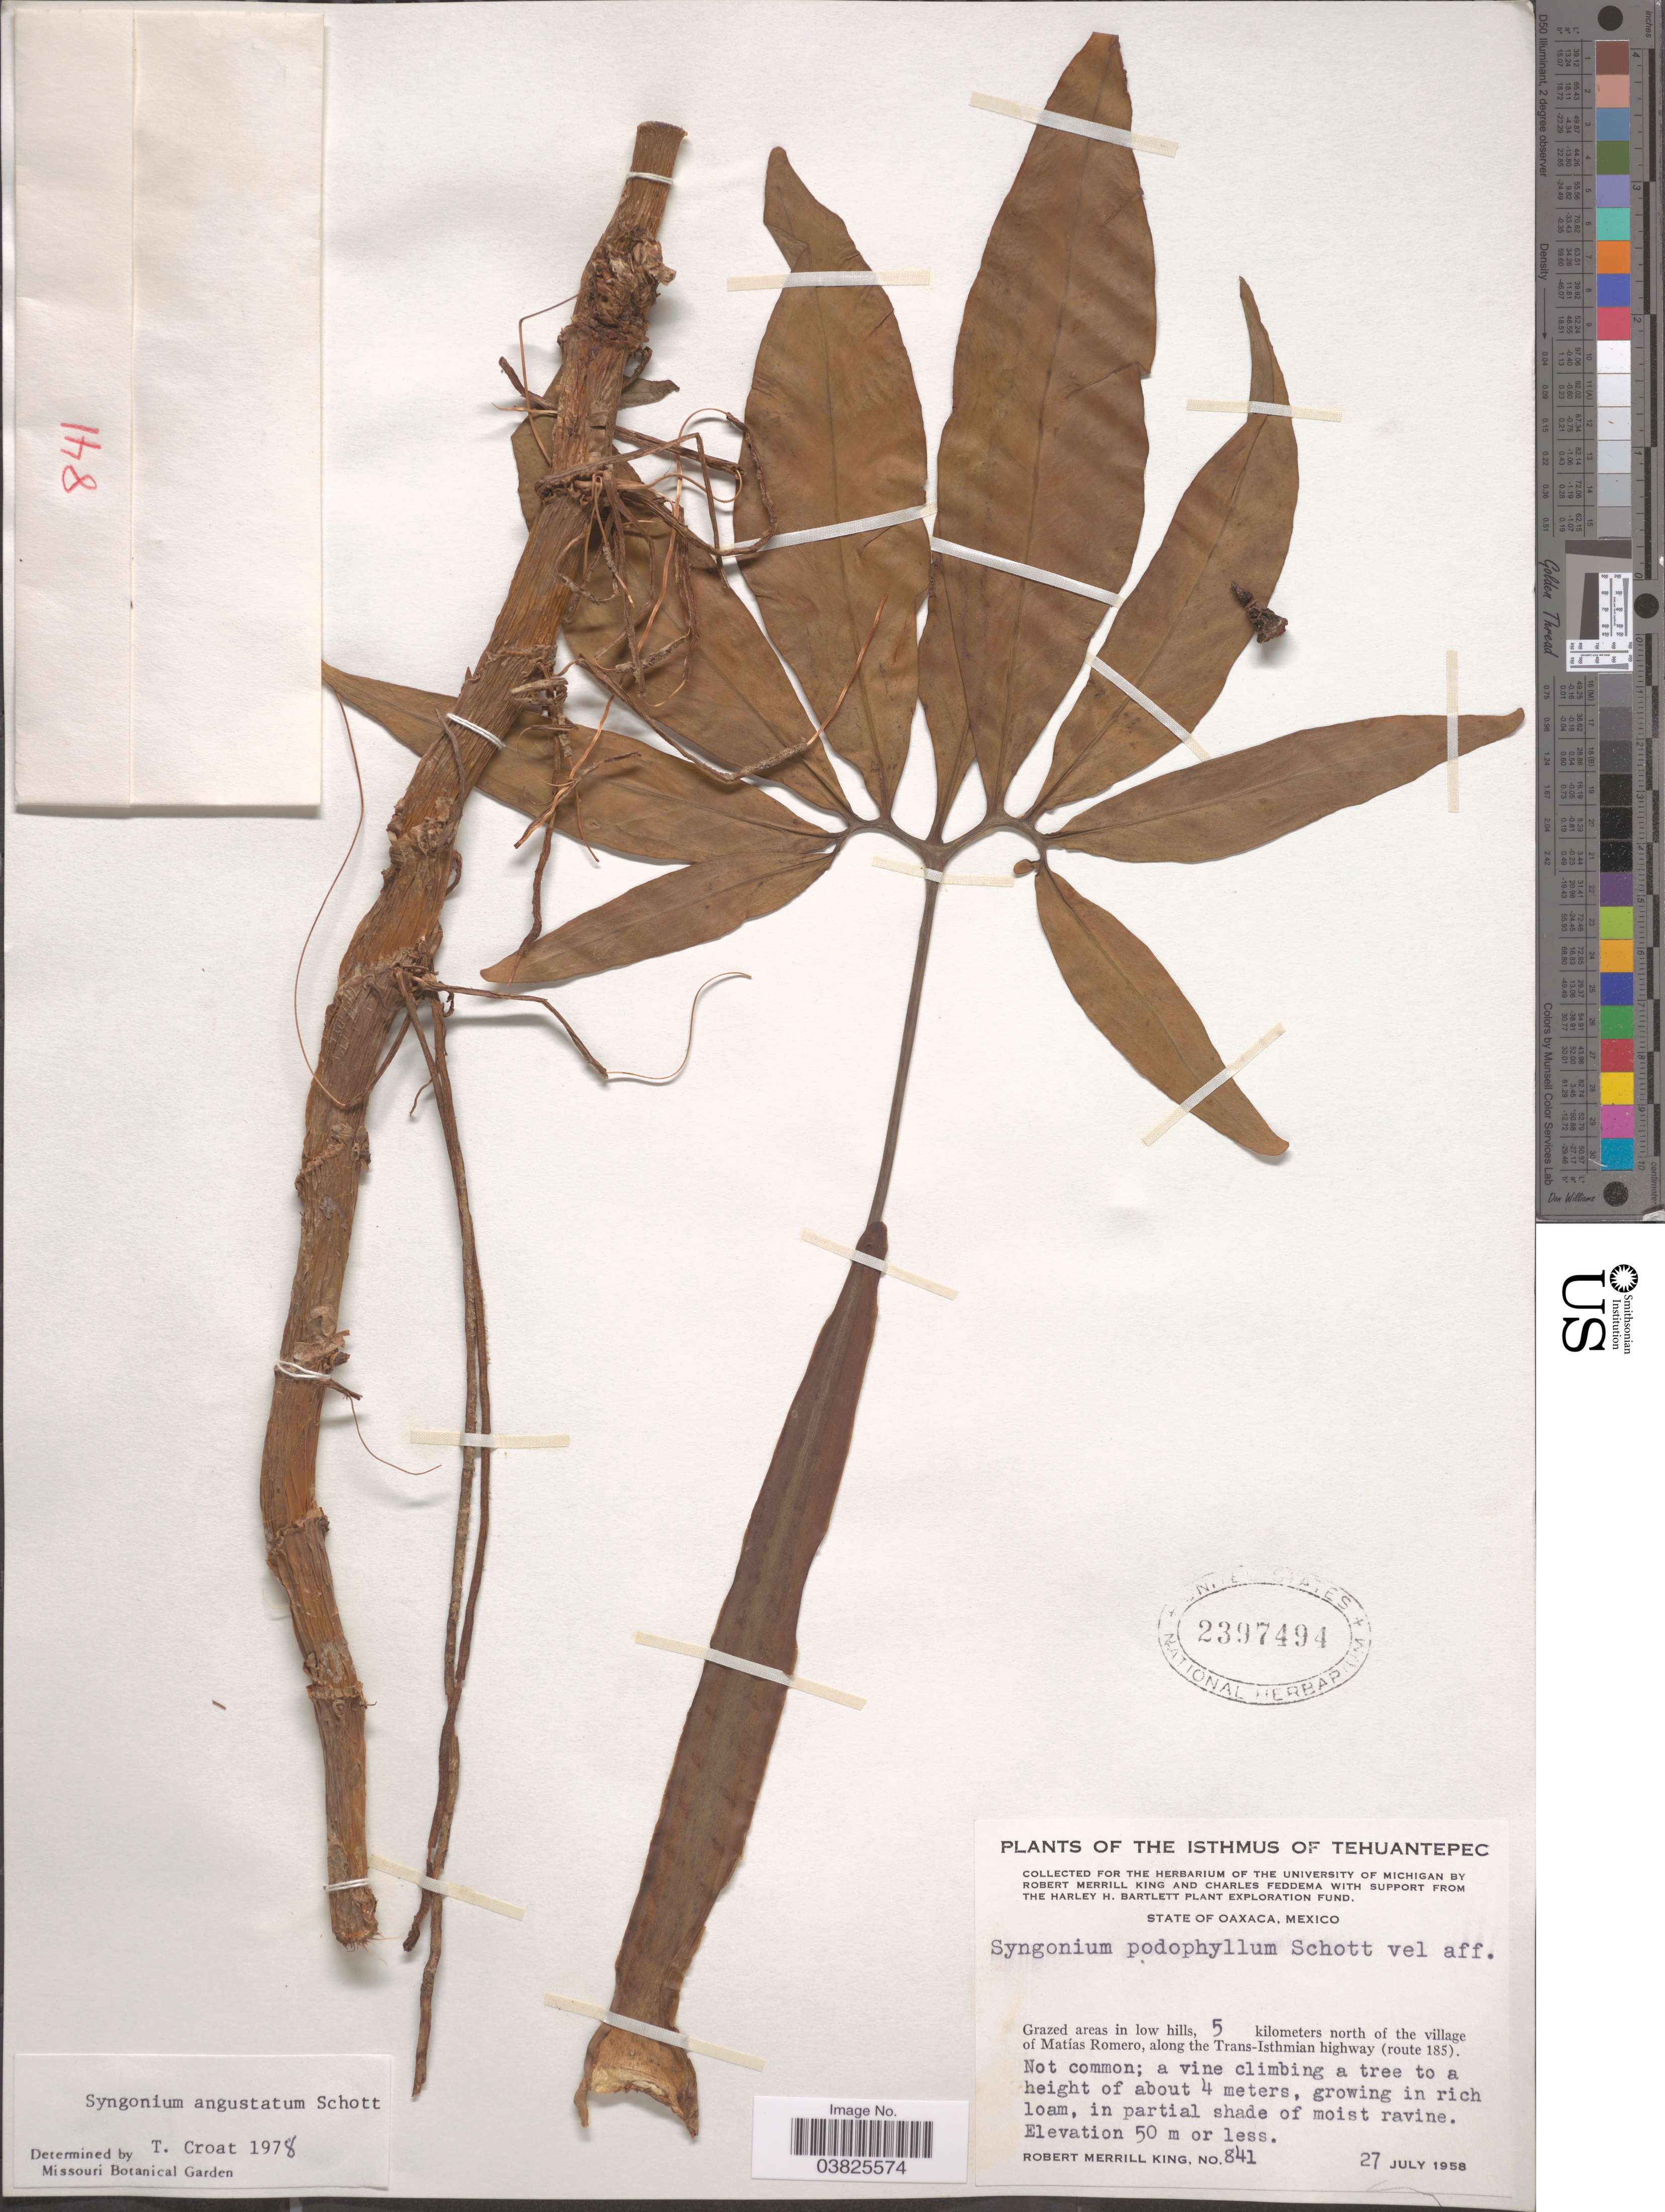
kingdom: Plantae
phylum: Tracheophyta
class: Liliopsida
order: Alismatales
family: Araceae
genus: Syngonium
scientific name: Syngonium angustatum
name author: Schott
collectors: R. M. King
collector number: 841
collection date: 1958-07-27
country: Mexico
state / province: Oaxaca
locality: The Isthmus of Tehuantepec. Grazed areas in low hills, 5 kilometers north of the village of Matías Romero, along the Trans-Isthmiam highway (route 185).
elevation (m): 50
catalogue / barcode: US 2397494